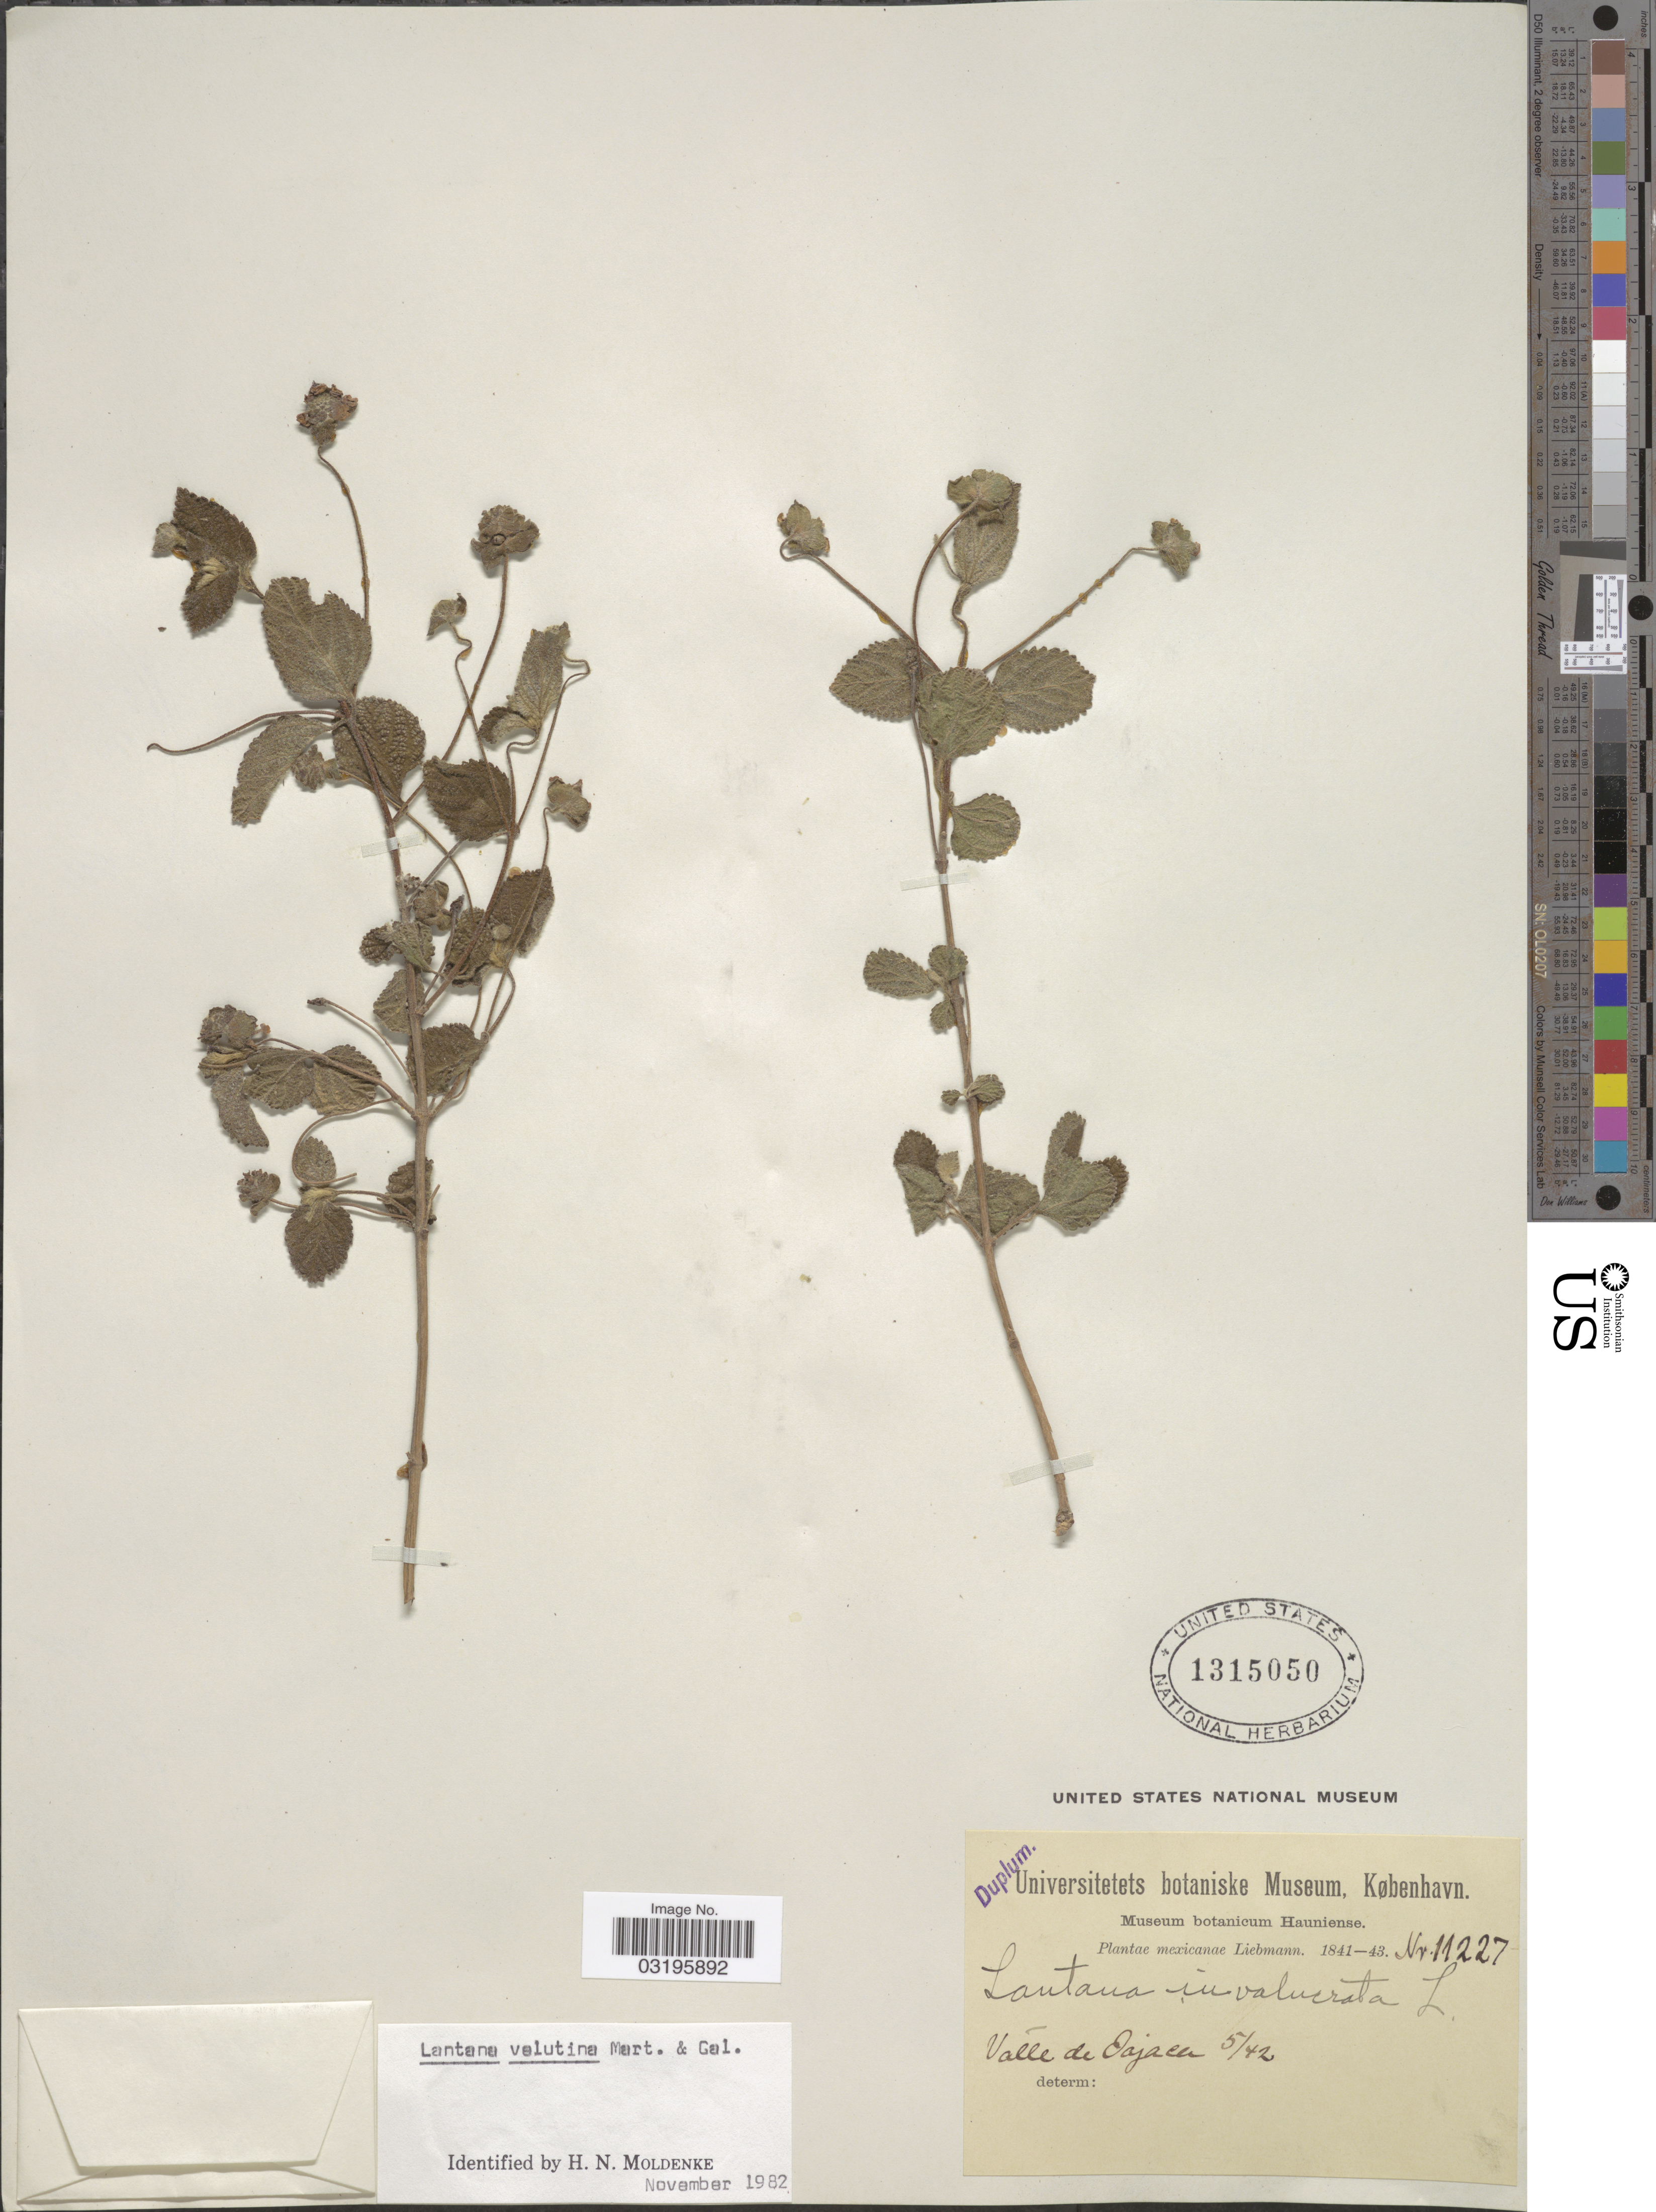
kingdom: Plantae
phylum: Tracheophyta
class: Magnoliopsida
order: Lamiales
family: Verbenaceae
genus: Lantana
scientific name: Lantana velutina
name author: M. Martens & Galeotti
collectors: Liebmann, --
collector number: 11227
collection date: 1842-05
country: Mexico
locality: Válle de Oajaca.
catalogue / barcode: US 1315050